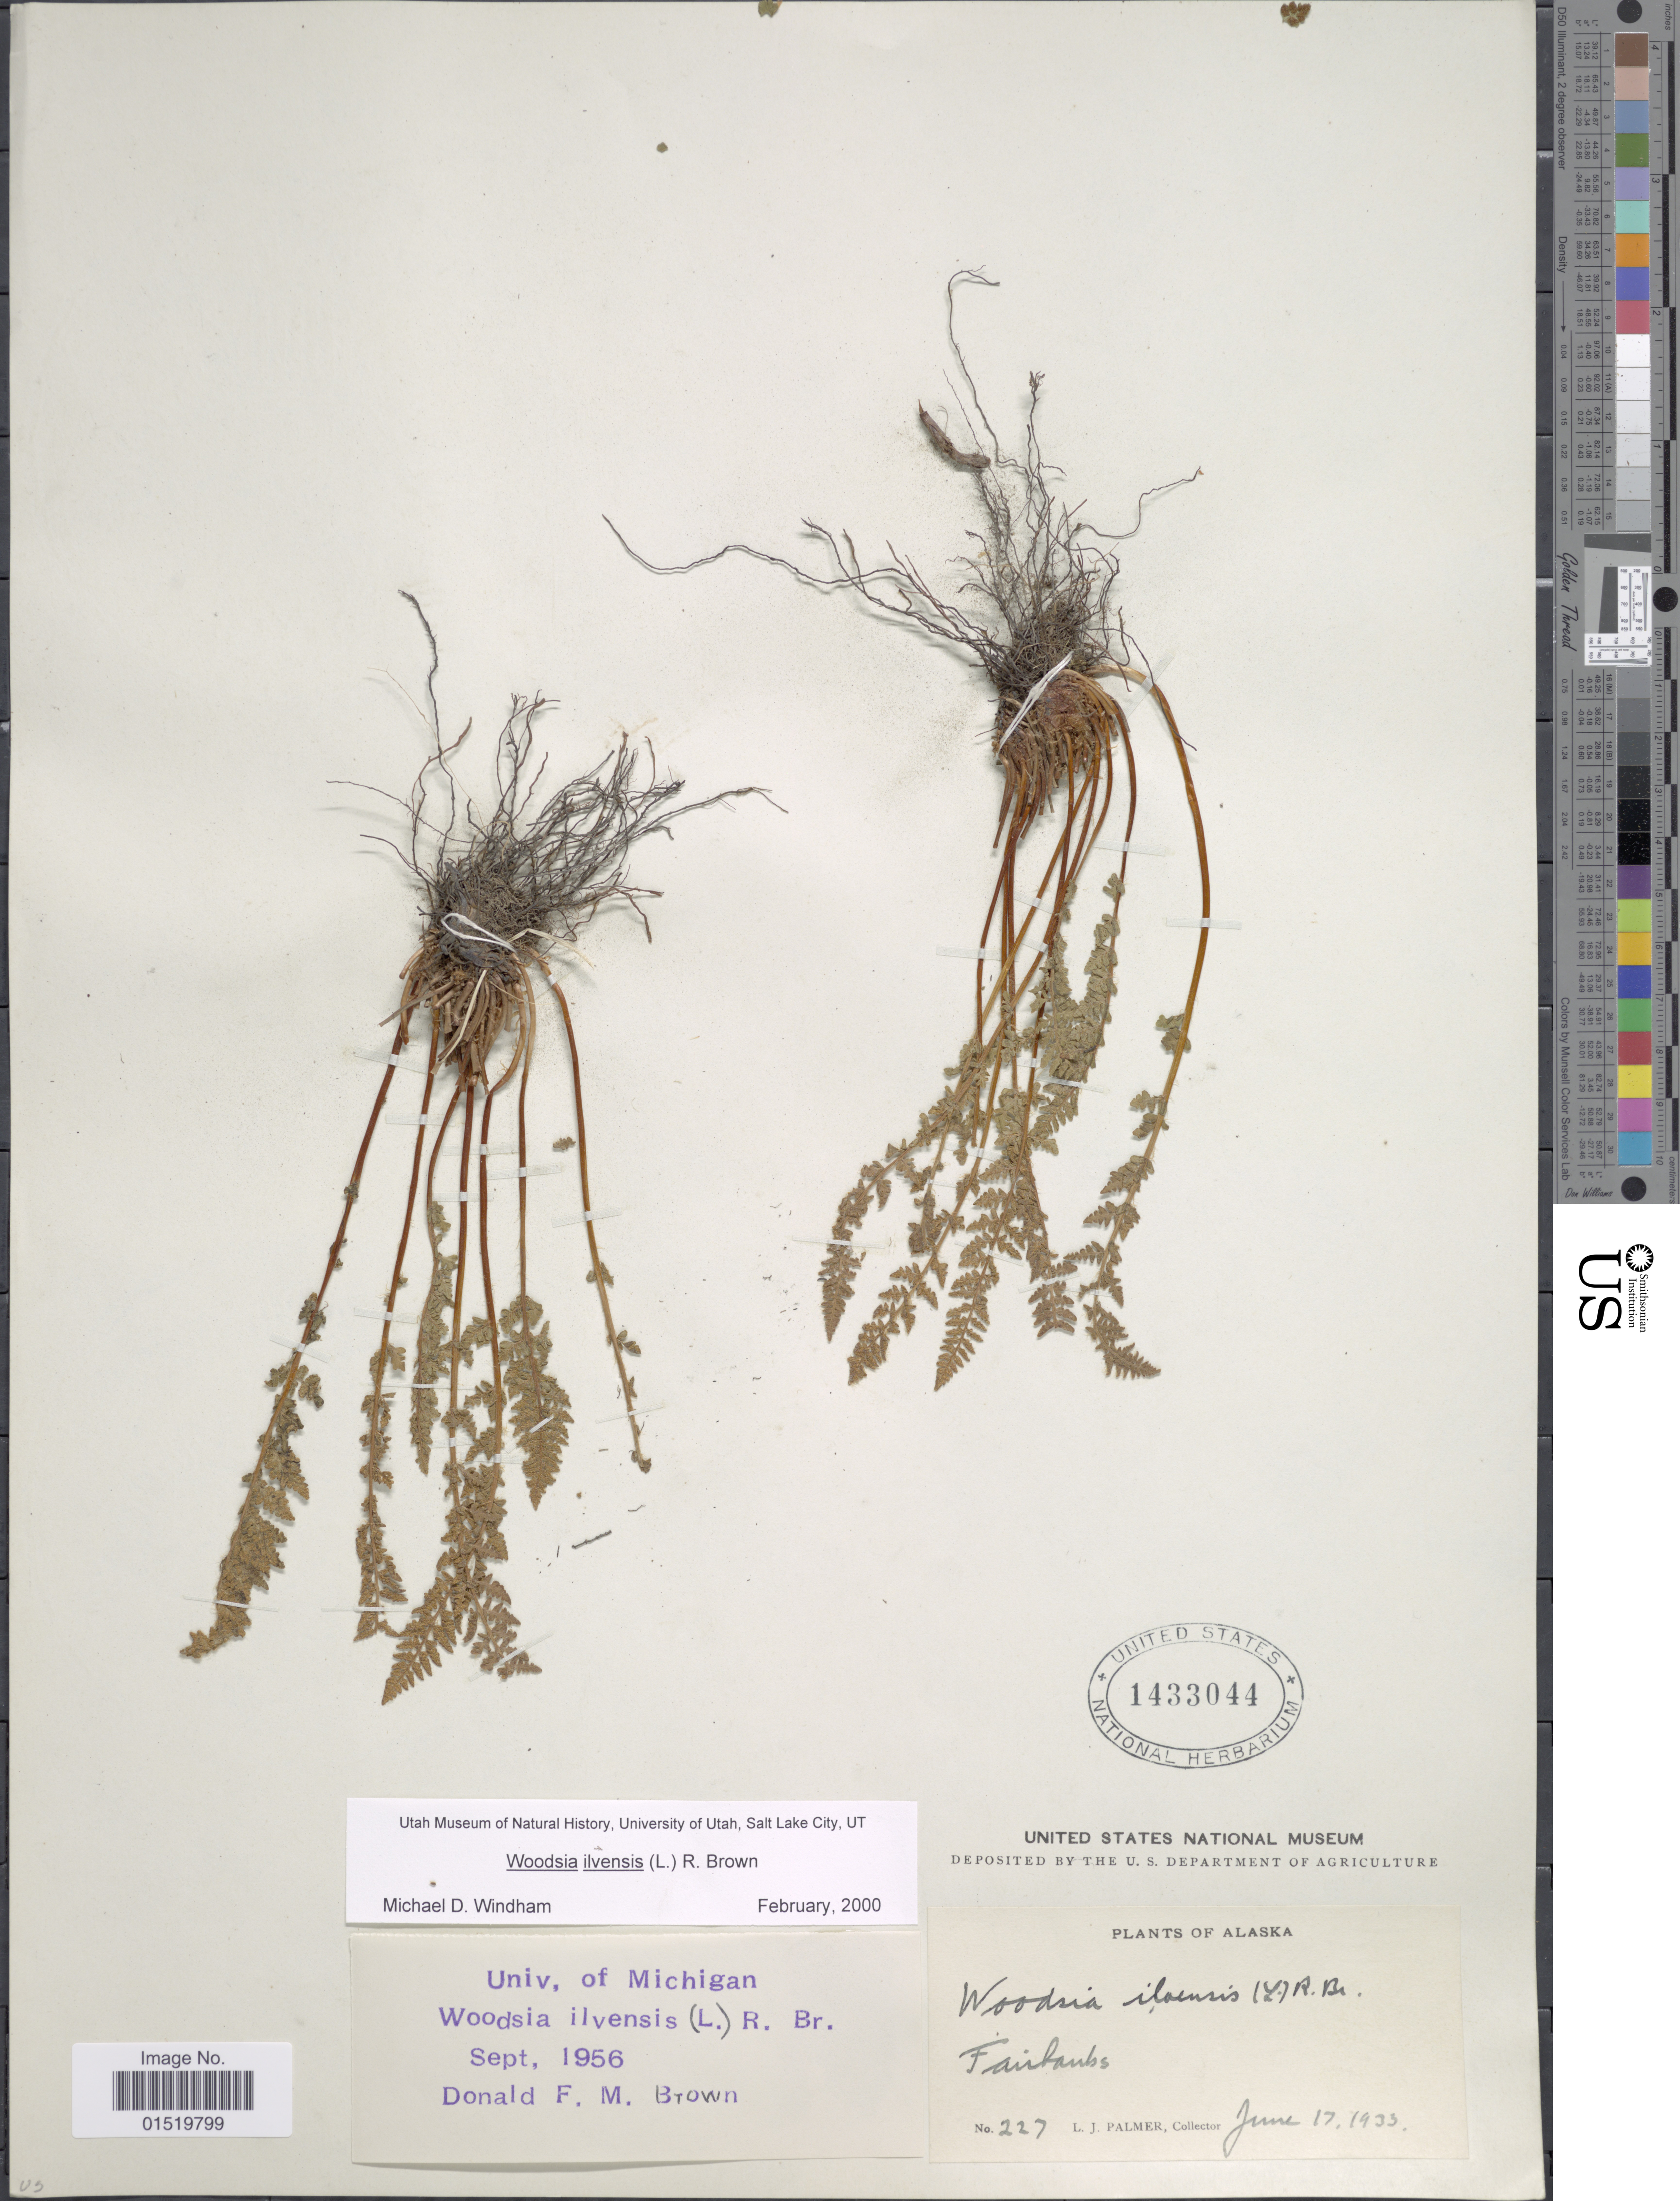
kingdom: Plantae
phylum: Tracheophyta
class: Polypodiopsida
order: Polypodiales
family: Woodsiaceae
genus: Woodsia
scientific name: Woodsia ilvensis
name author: (L.) R. Br.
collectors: L. J. Palmer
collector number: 227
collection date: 1933-06-17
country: United States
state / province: Alaska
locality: Fairbanks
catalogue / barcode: US 1433044